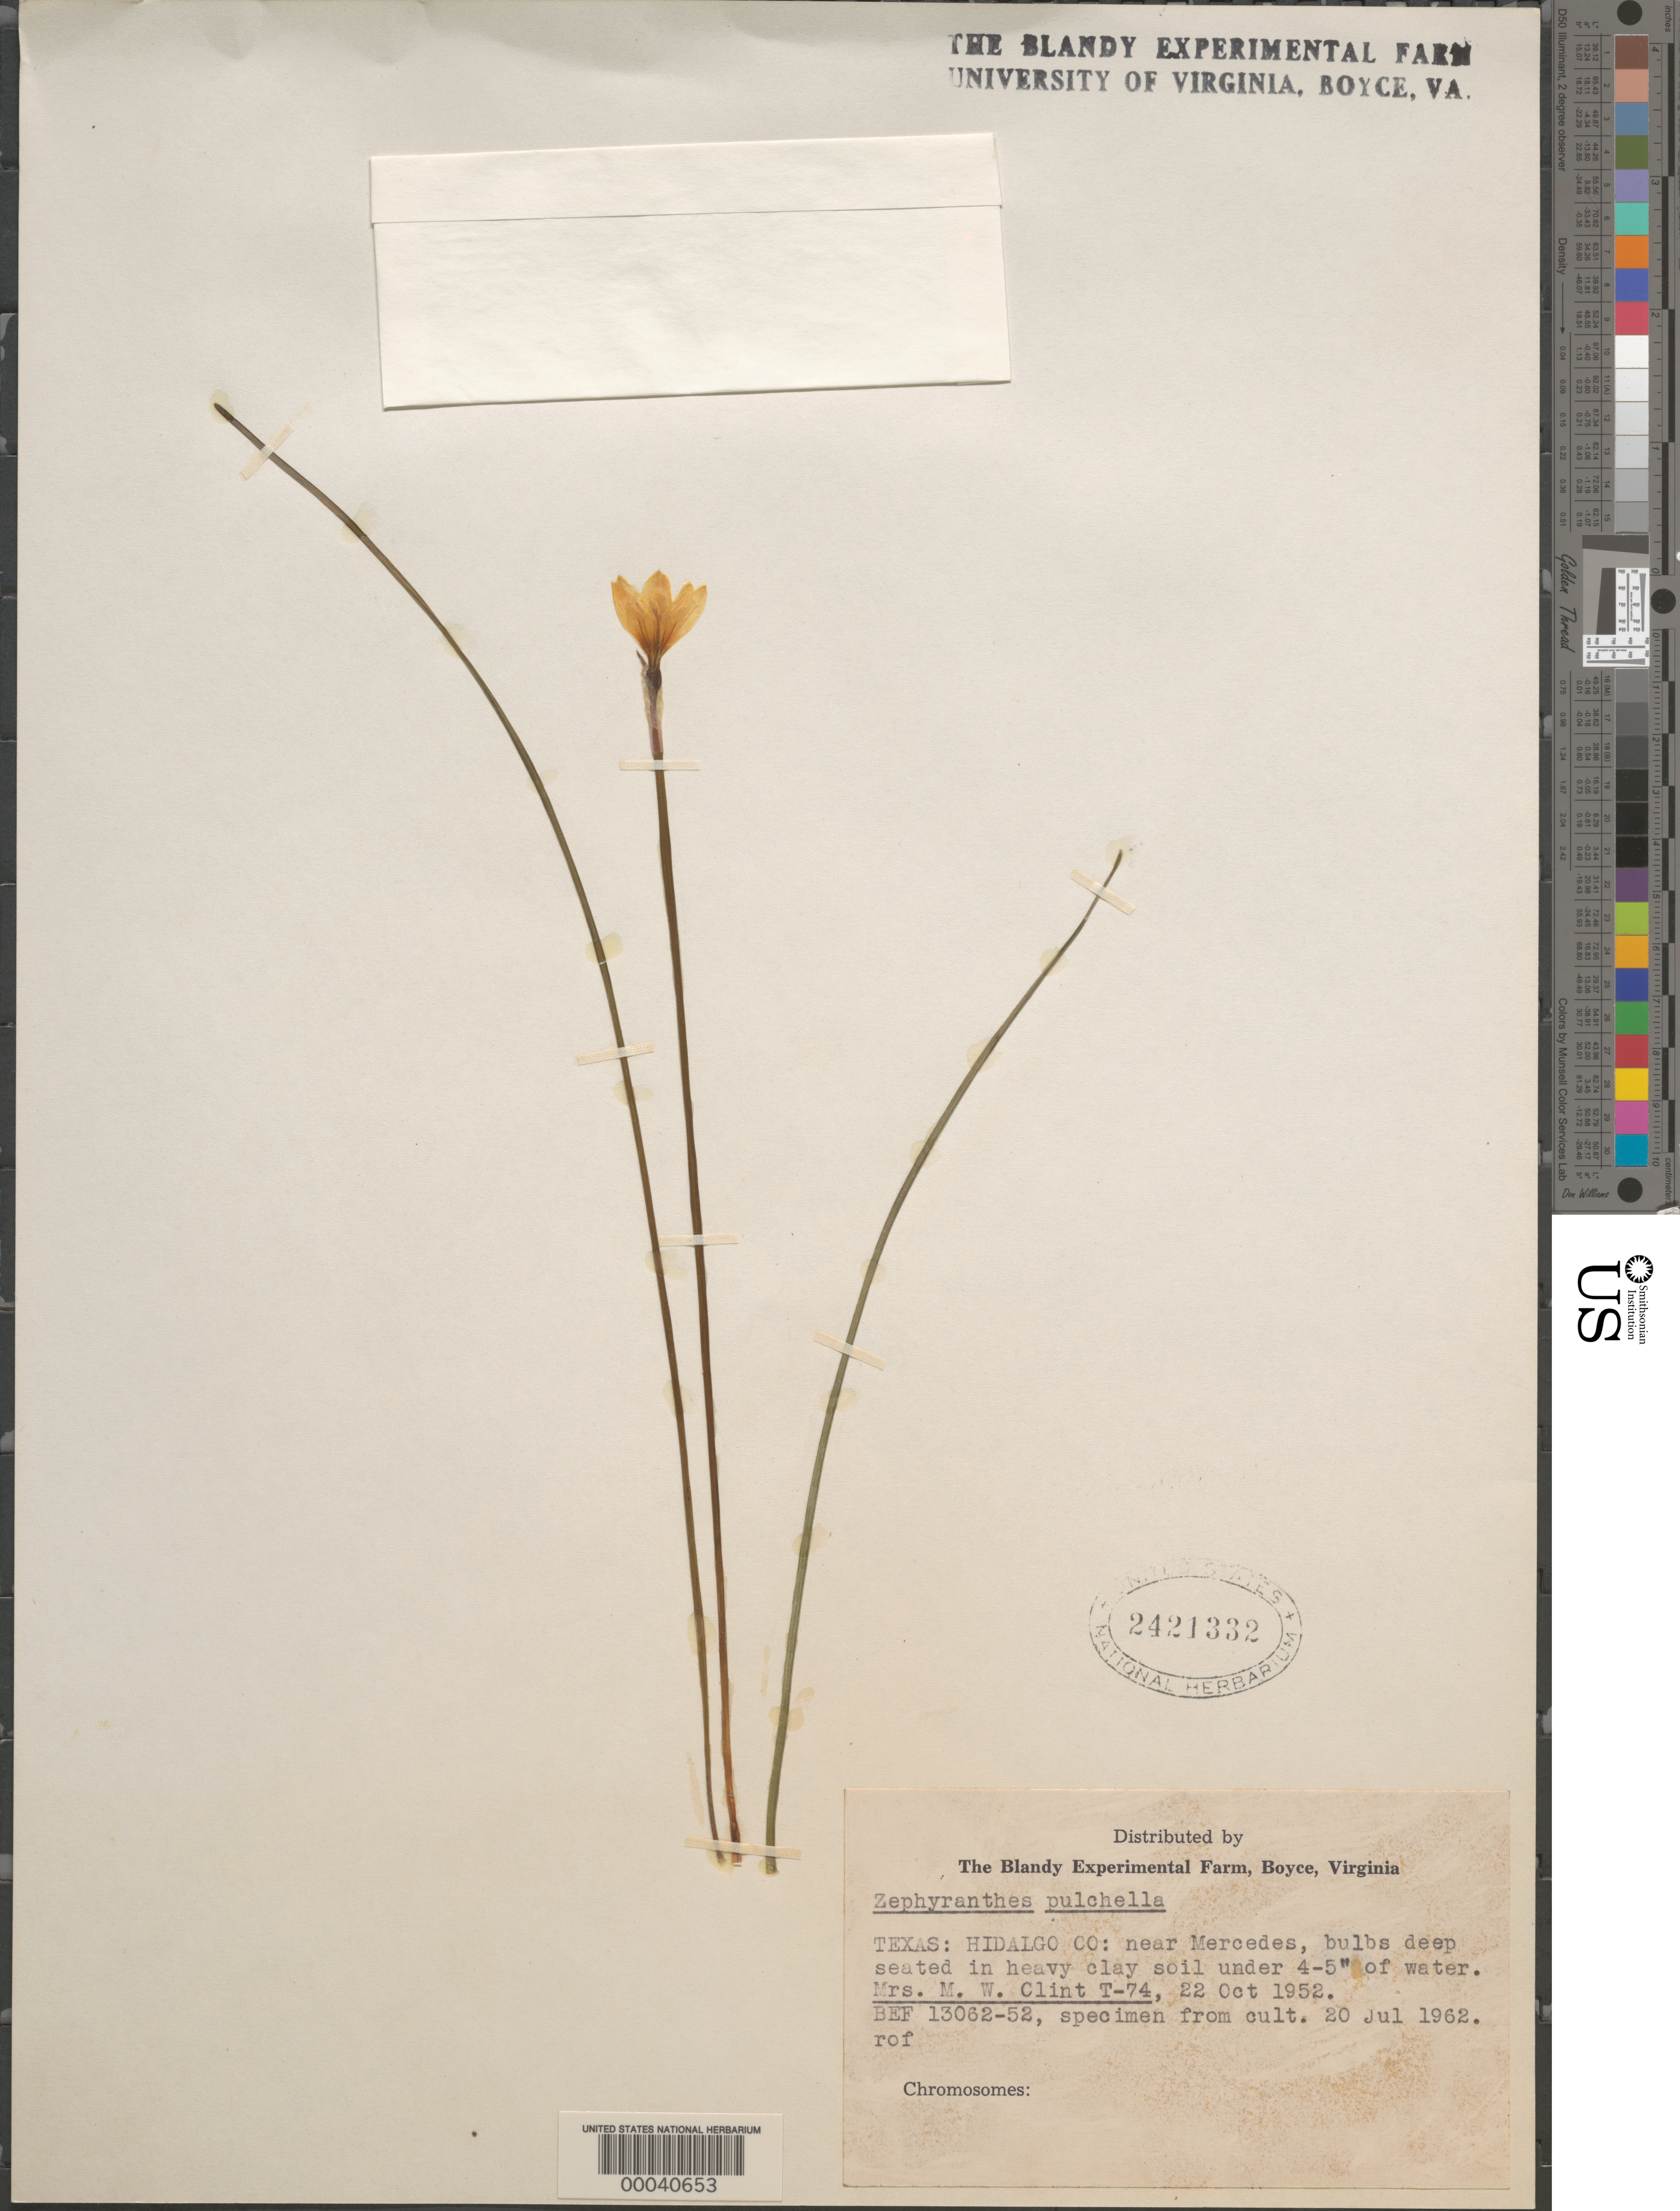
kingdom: Plantae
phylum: Tracheophyta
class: Liliopsida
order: Asparagales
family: Amaryllidaceae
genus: Zephyranthes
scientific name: Zephyranthes pulchella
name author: J.G. Sm.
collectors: M. Clint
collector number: T-74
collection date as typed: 22 Oct 1952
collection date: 1952-10-22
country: United States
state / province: Texas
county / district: Hidalgo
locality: Near mercedes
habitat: In heavy clay soil under 4 - 5" water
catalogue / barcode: US 2421332